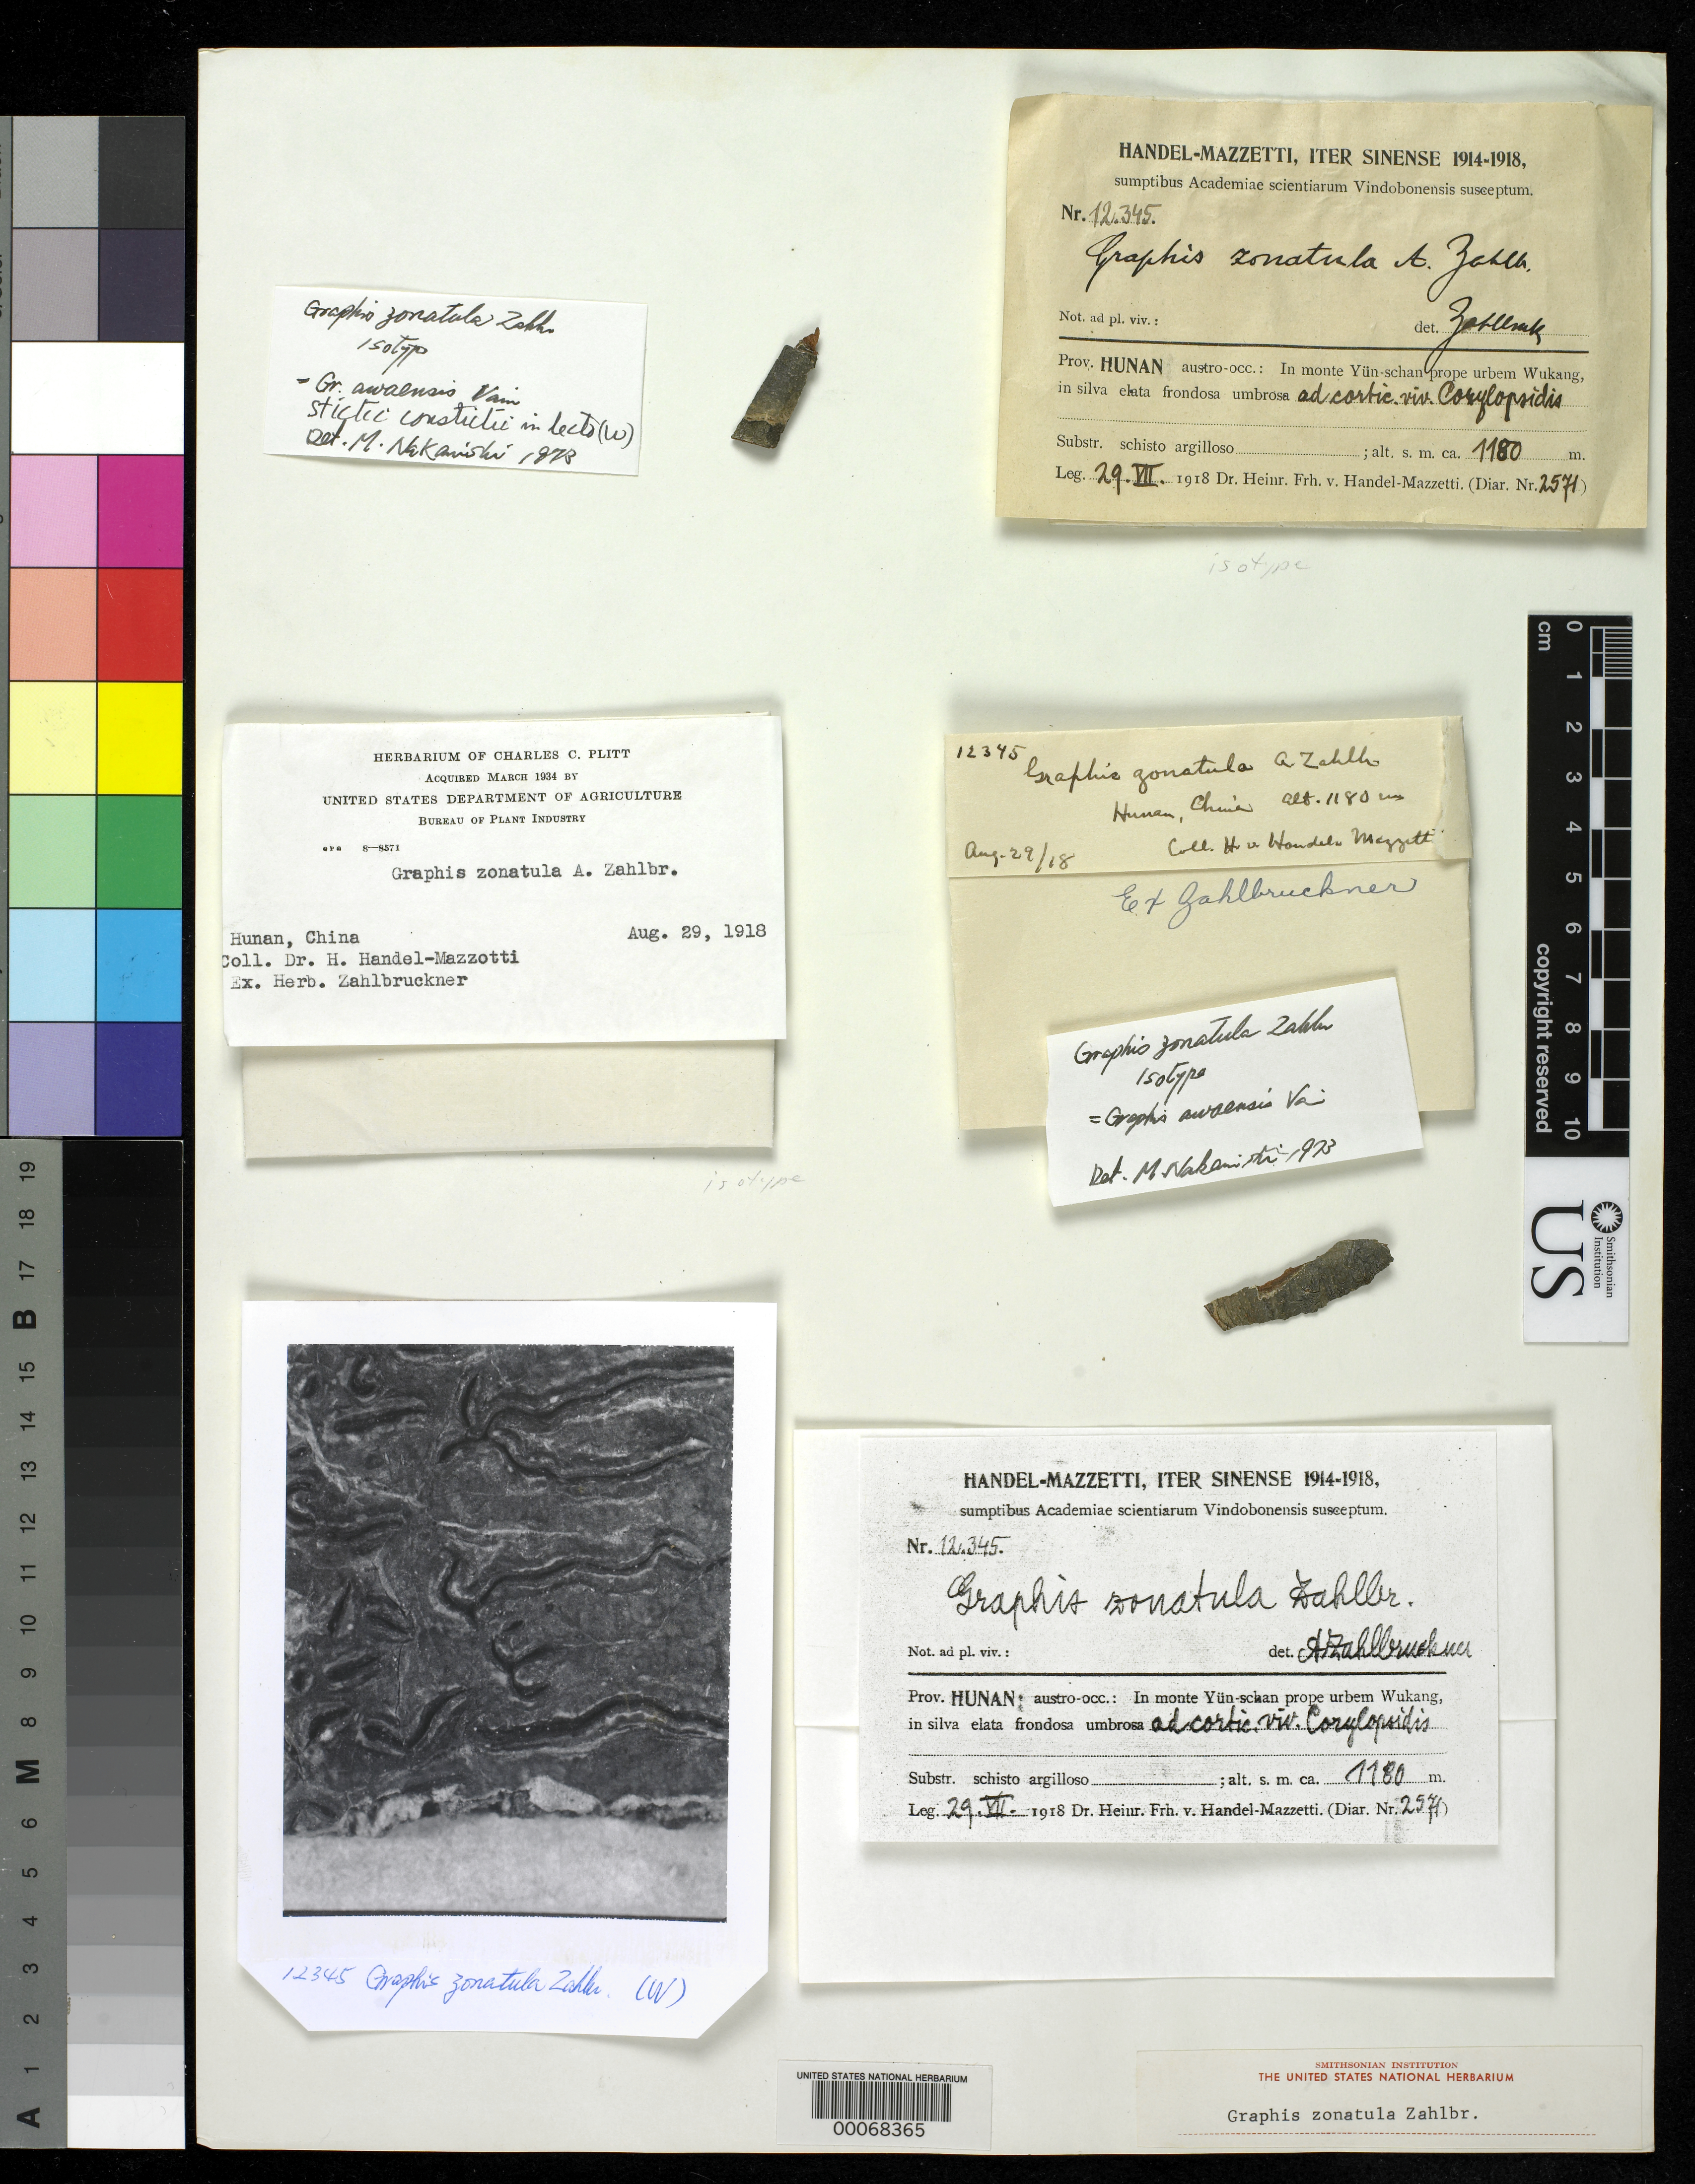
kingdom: Fungi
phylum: Ascomycota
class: Lecanoromycetes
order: Ostropales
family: Graphidaceae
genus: Graphis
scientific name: Graphis zonatula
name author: Zahlbr. in Hand.-Mazz.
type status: Isotype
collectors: H. Handel-Mazzetti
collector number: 12345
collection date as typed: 29 Aug 1918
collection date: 1918-08-29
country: China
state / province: Hunan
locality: In Monte Yun-Schan prope urbem Wukang. [On Yun-shan Mountain near city of Wukang.]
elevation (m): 1180